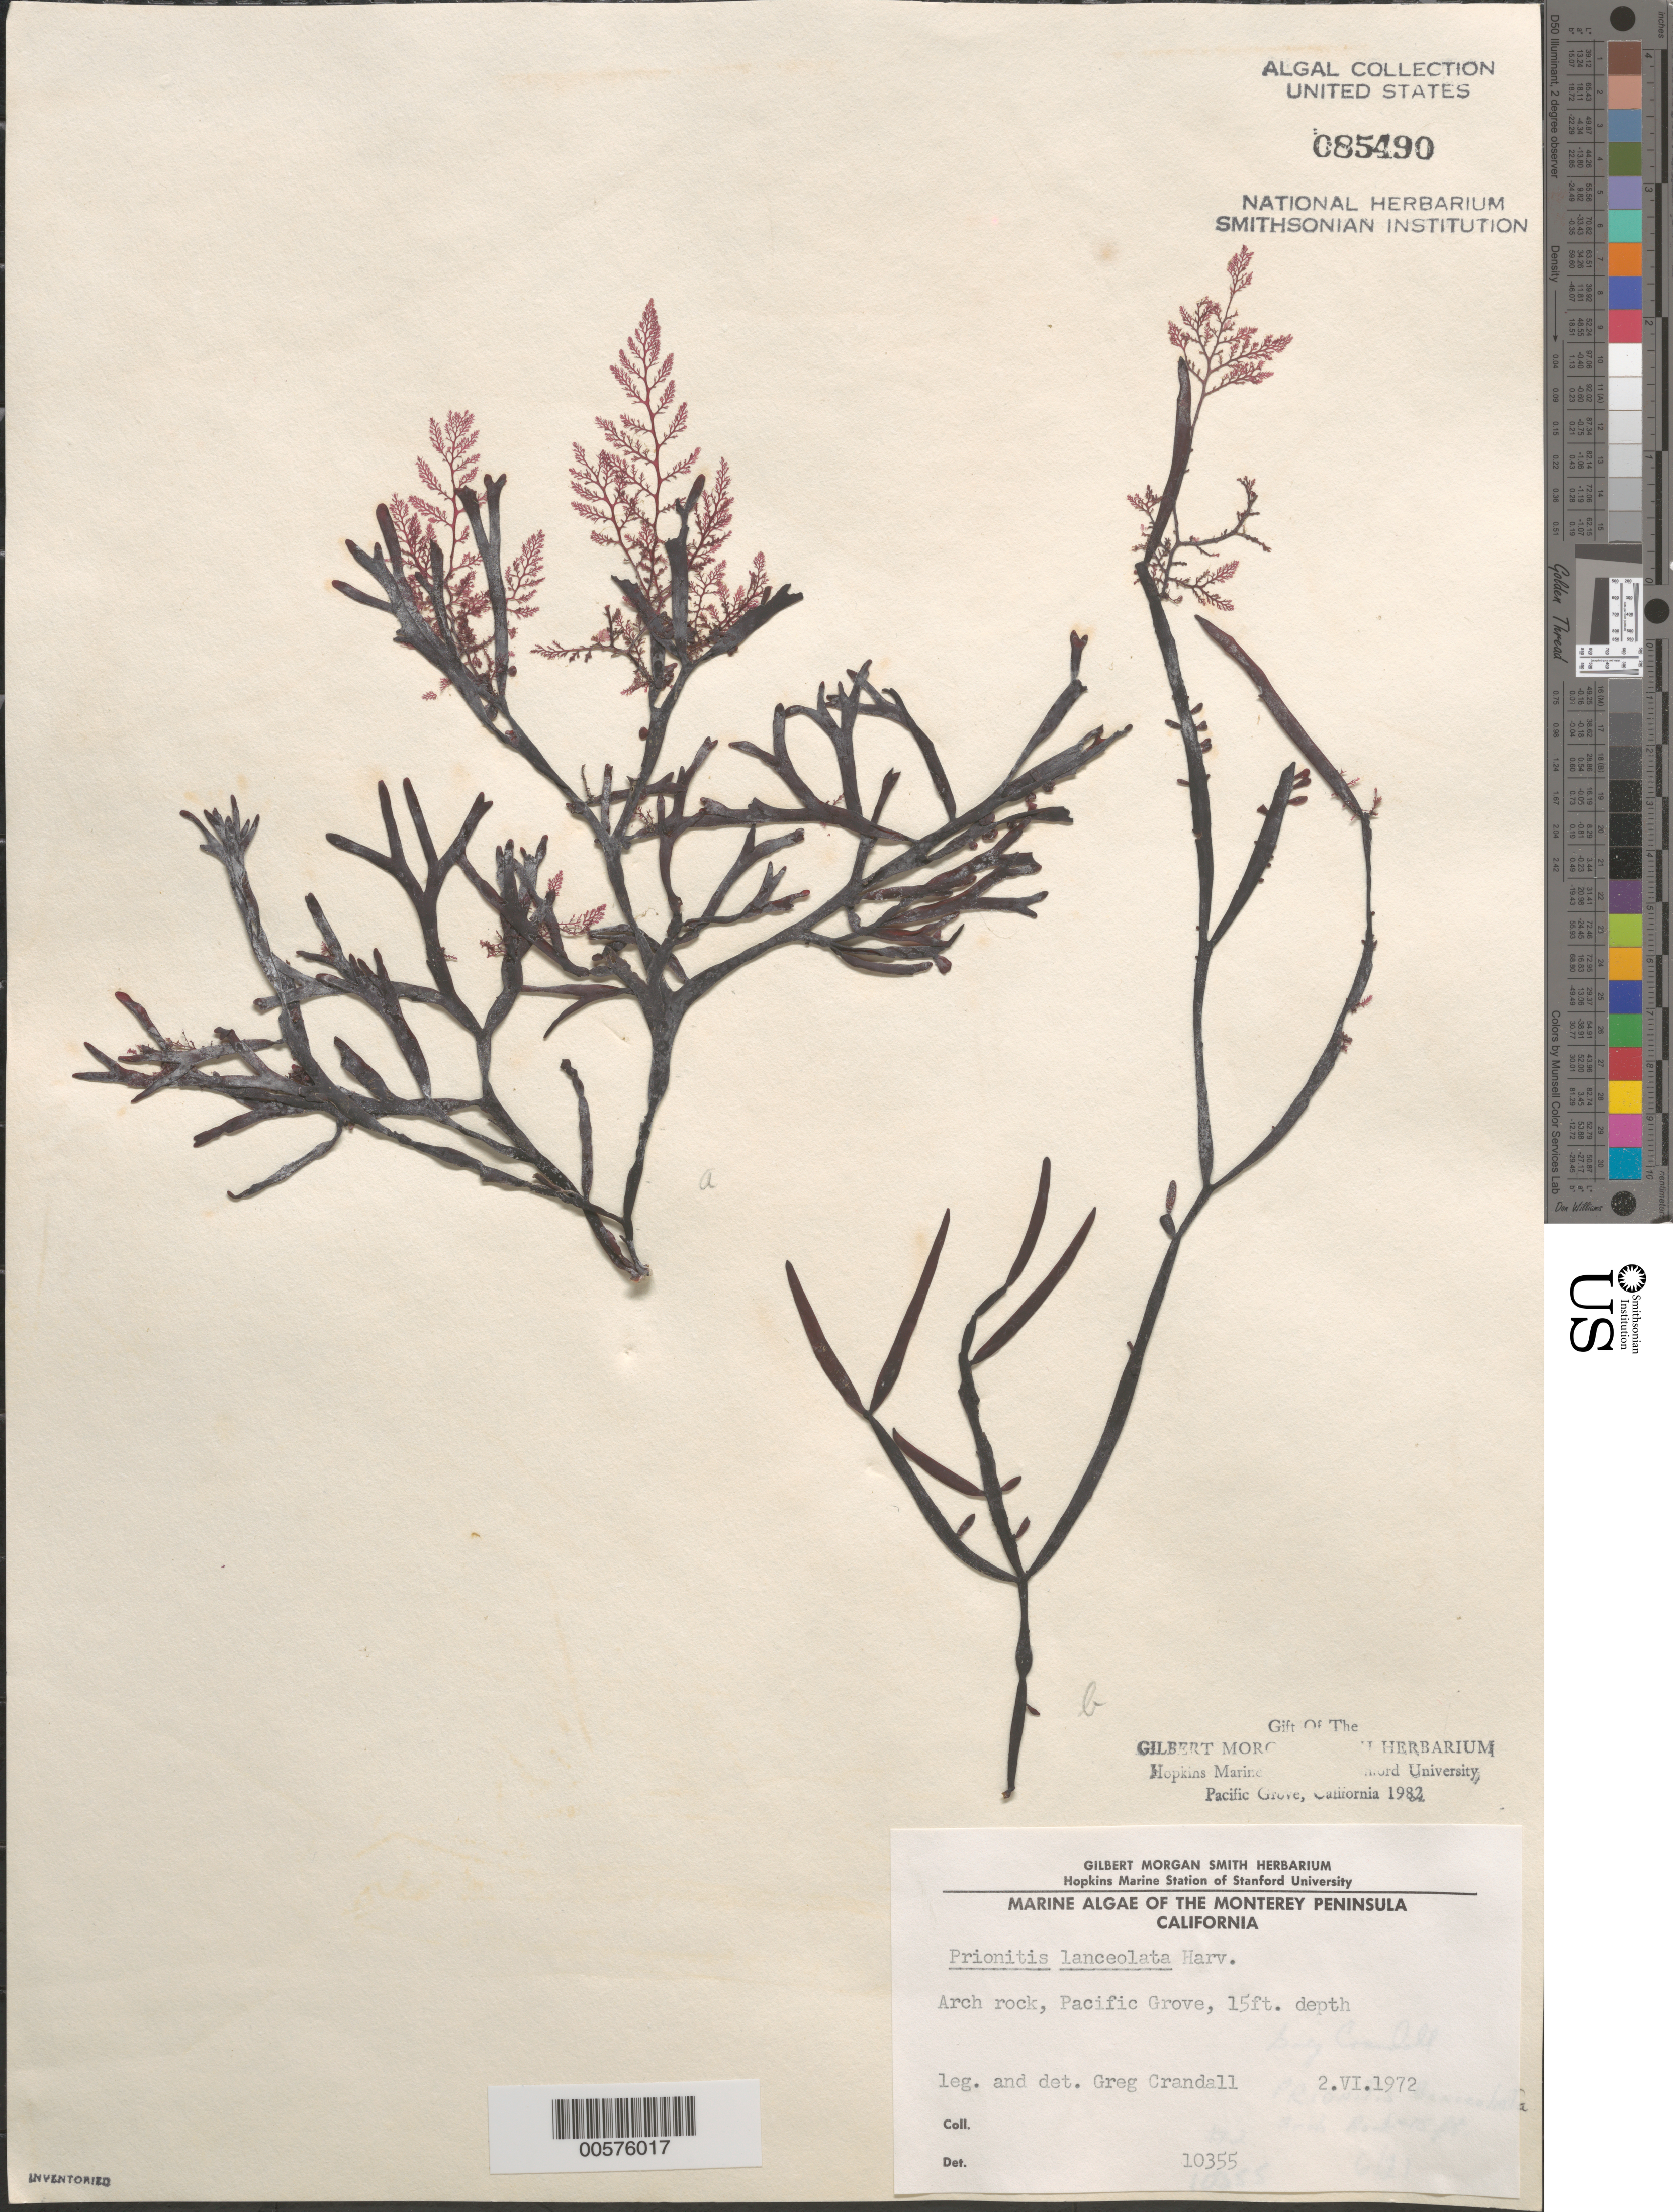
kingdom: Plantae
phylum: Rhodophyta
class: Florideophyceae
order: Cryptonemiales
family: Cryptonemiaceae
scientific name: Prionitis lanceolata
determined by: Crandall, G.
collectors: G. Crandall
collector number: IAA 10355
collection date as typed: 02 Jun 1972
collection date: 1972-06-02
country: United States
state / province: California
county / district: Monterey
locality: Arch Rock, Pacific Grove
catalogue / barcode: US 85490